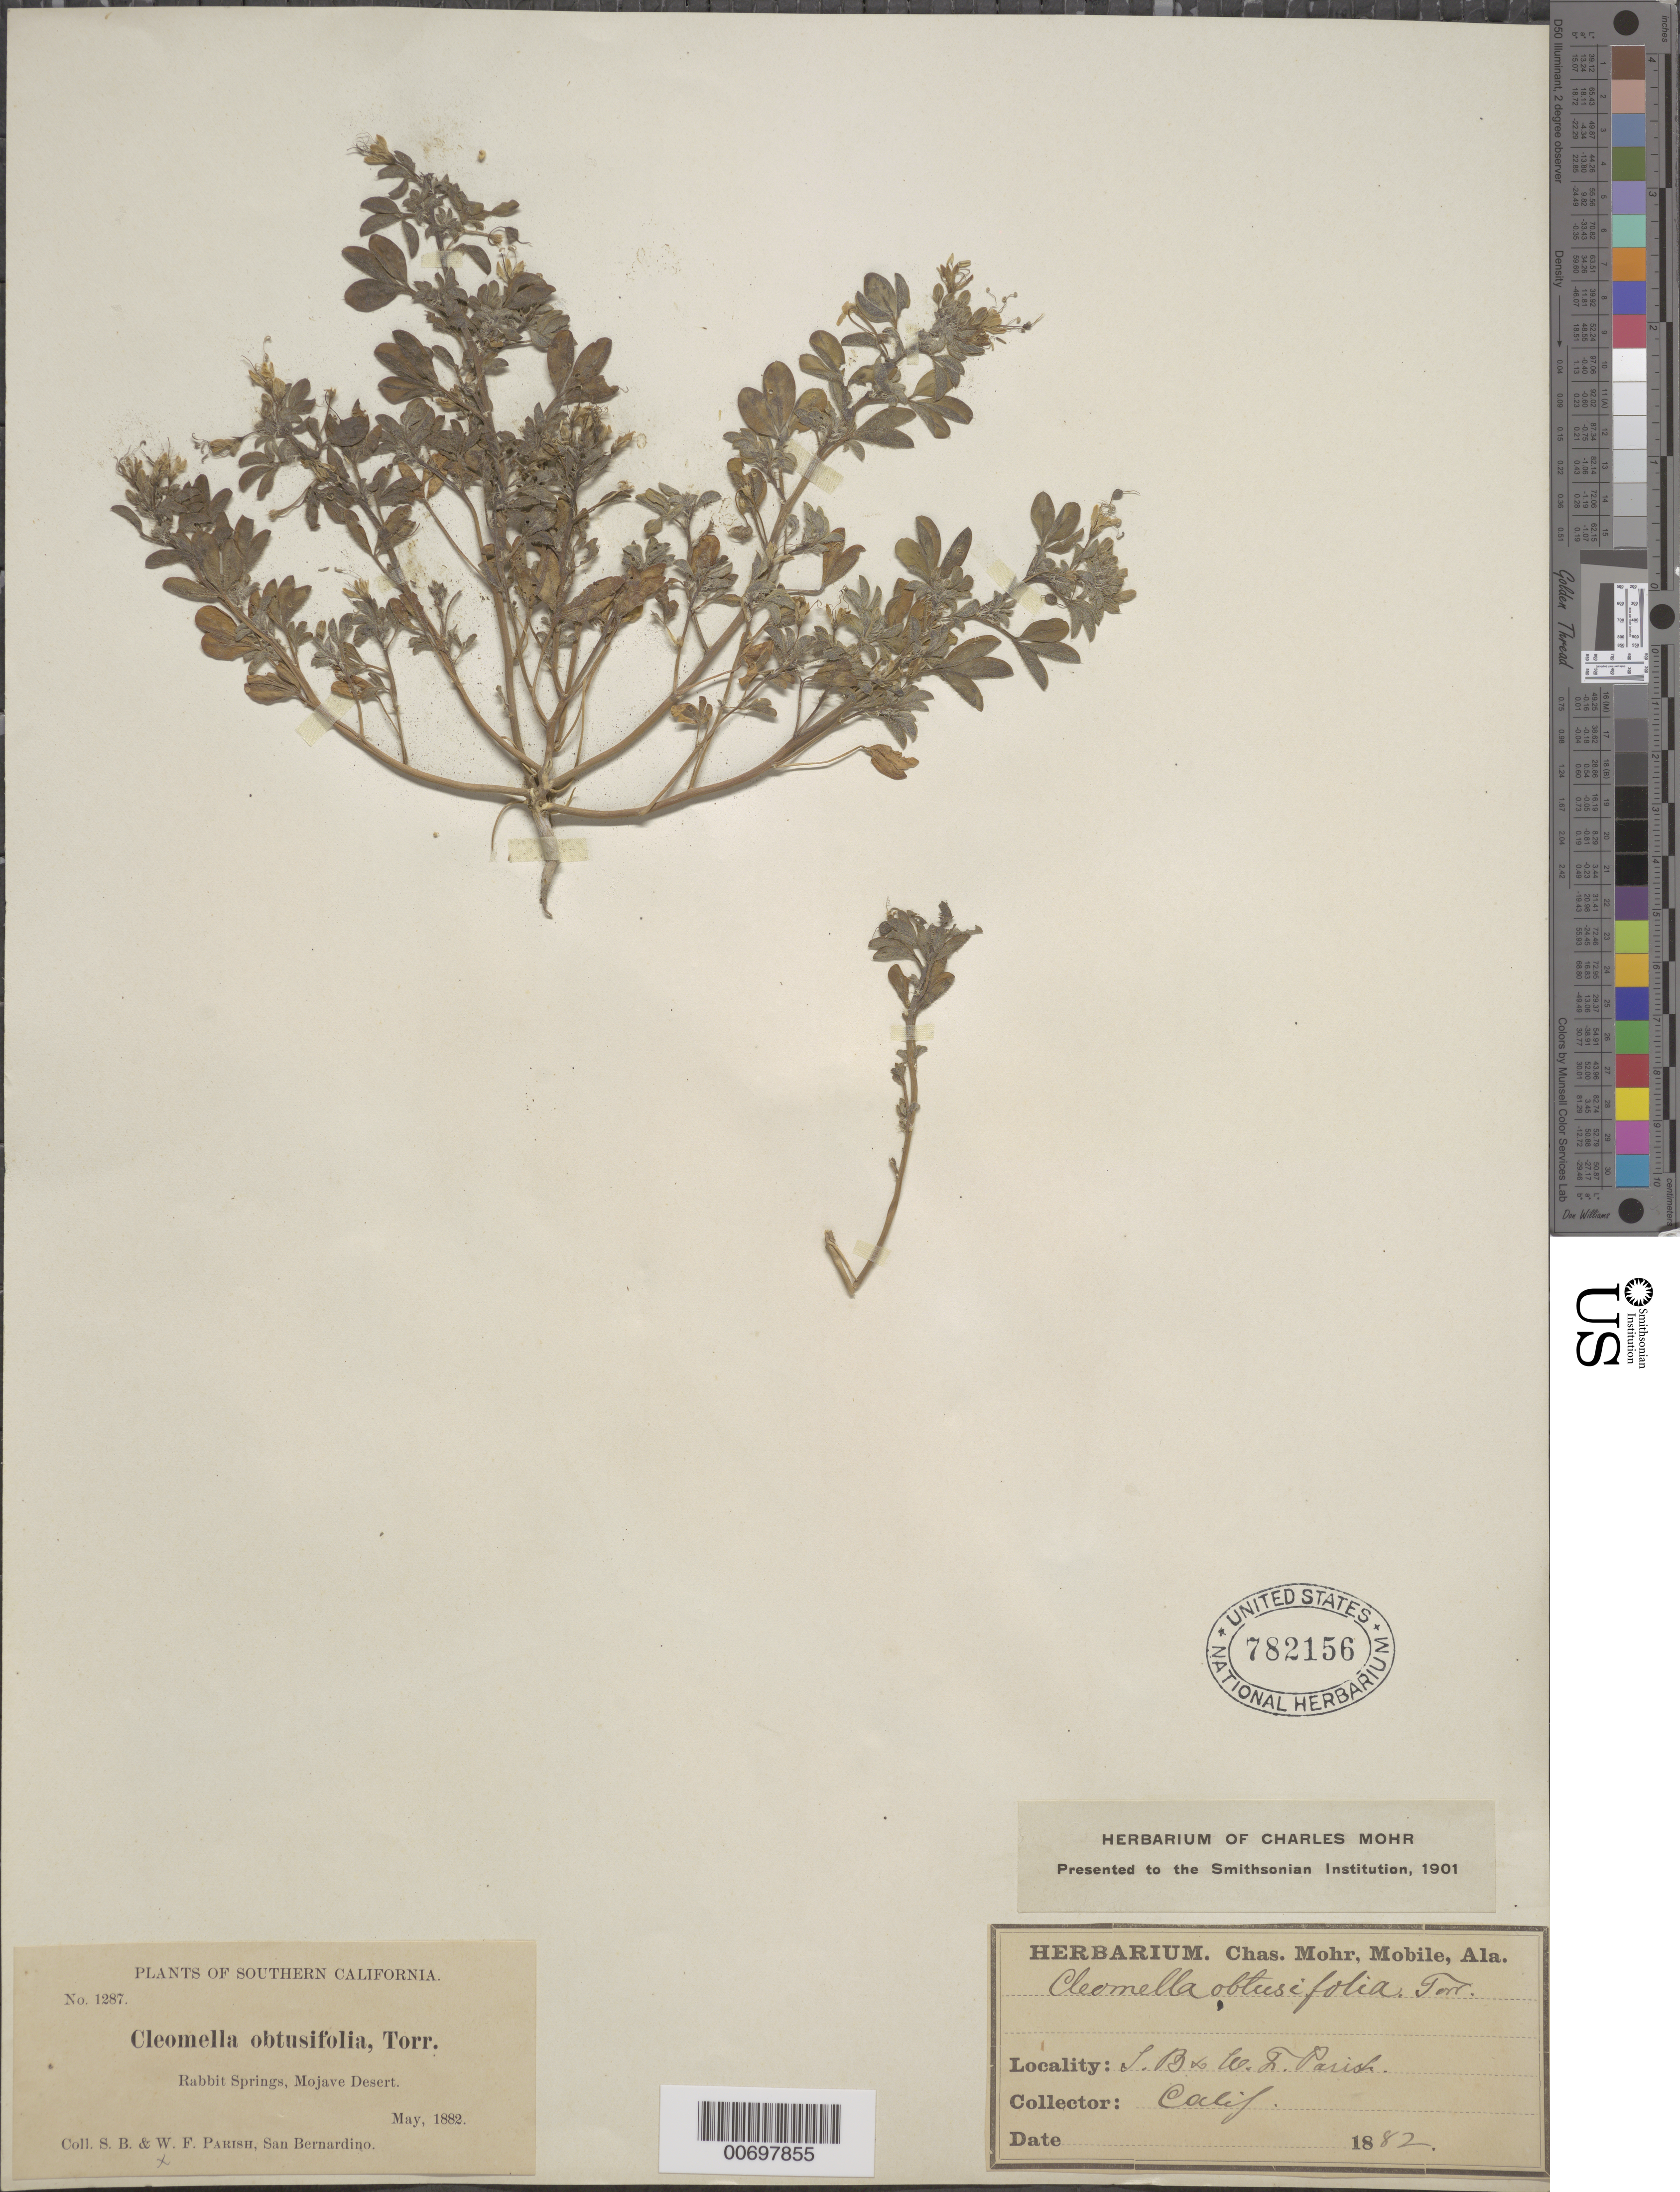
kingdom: Plantae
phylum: Tracheophyta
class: Magnoliopsida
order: Brassicales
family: Cleomaceae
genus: Cleomella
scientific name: Cleomella obtusifolia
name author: Torr. & Frém.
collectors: S. B. Parish & W. F. Parish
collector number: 1287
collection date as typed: May 1882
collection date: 1882-05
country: United States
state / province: California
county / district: Kern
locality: Rabbit Springs, Mohave Desert.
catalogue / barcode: US 782156